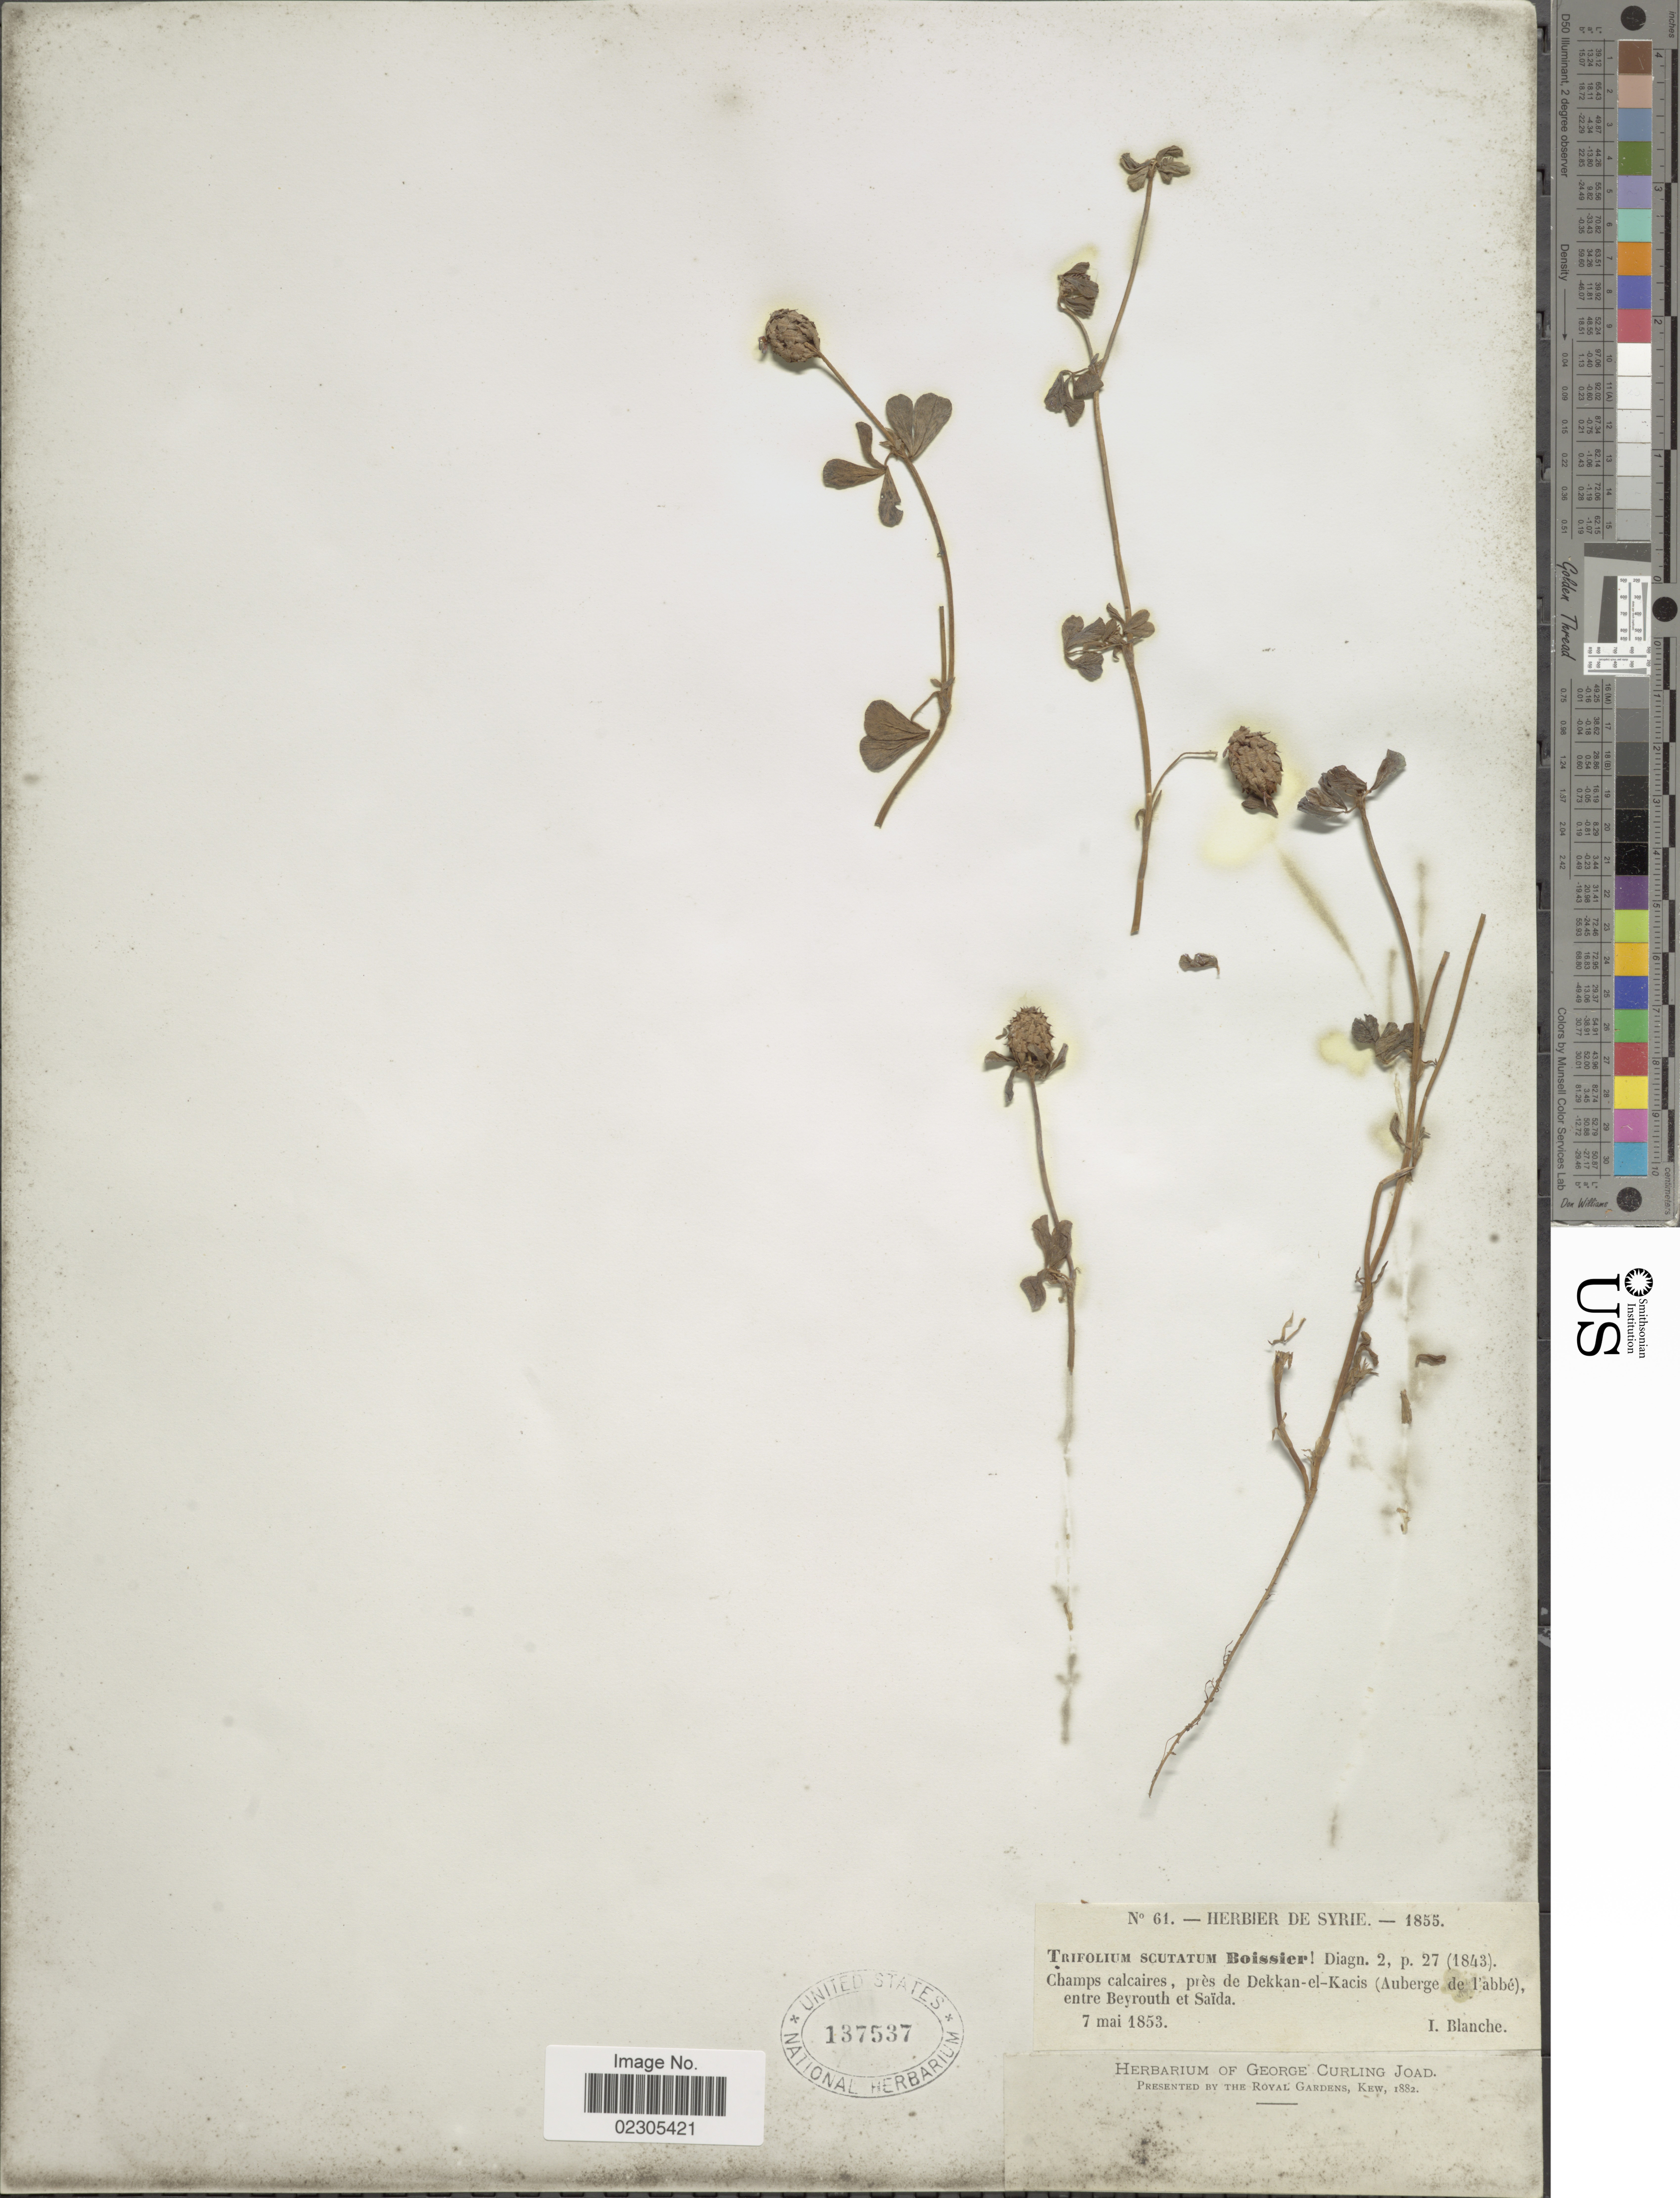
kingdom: Plantae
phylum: Tracheophyta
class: Magnoliopsida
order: Fabales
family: Fabaceae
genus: Trifolium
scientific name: Trifolium scutatum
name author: Boiss.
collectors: I. Blanche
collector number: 61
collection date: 1853-05-07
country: Syria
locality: Champs calcaires, pres de Dekkan-el-Kacis (Auberge de l'abbe), entre Beyrouht et Saida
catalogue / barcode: US 137537